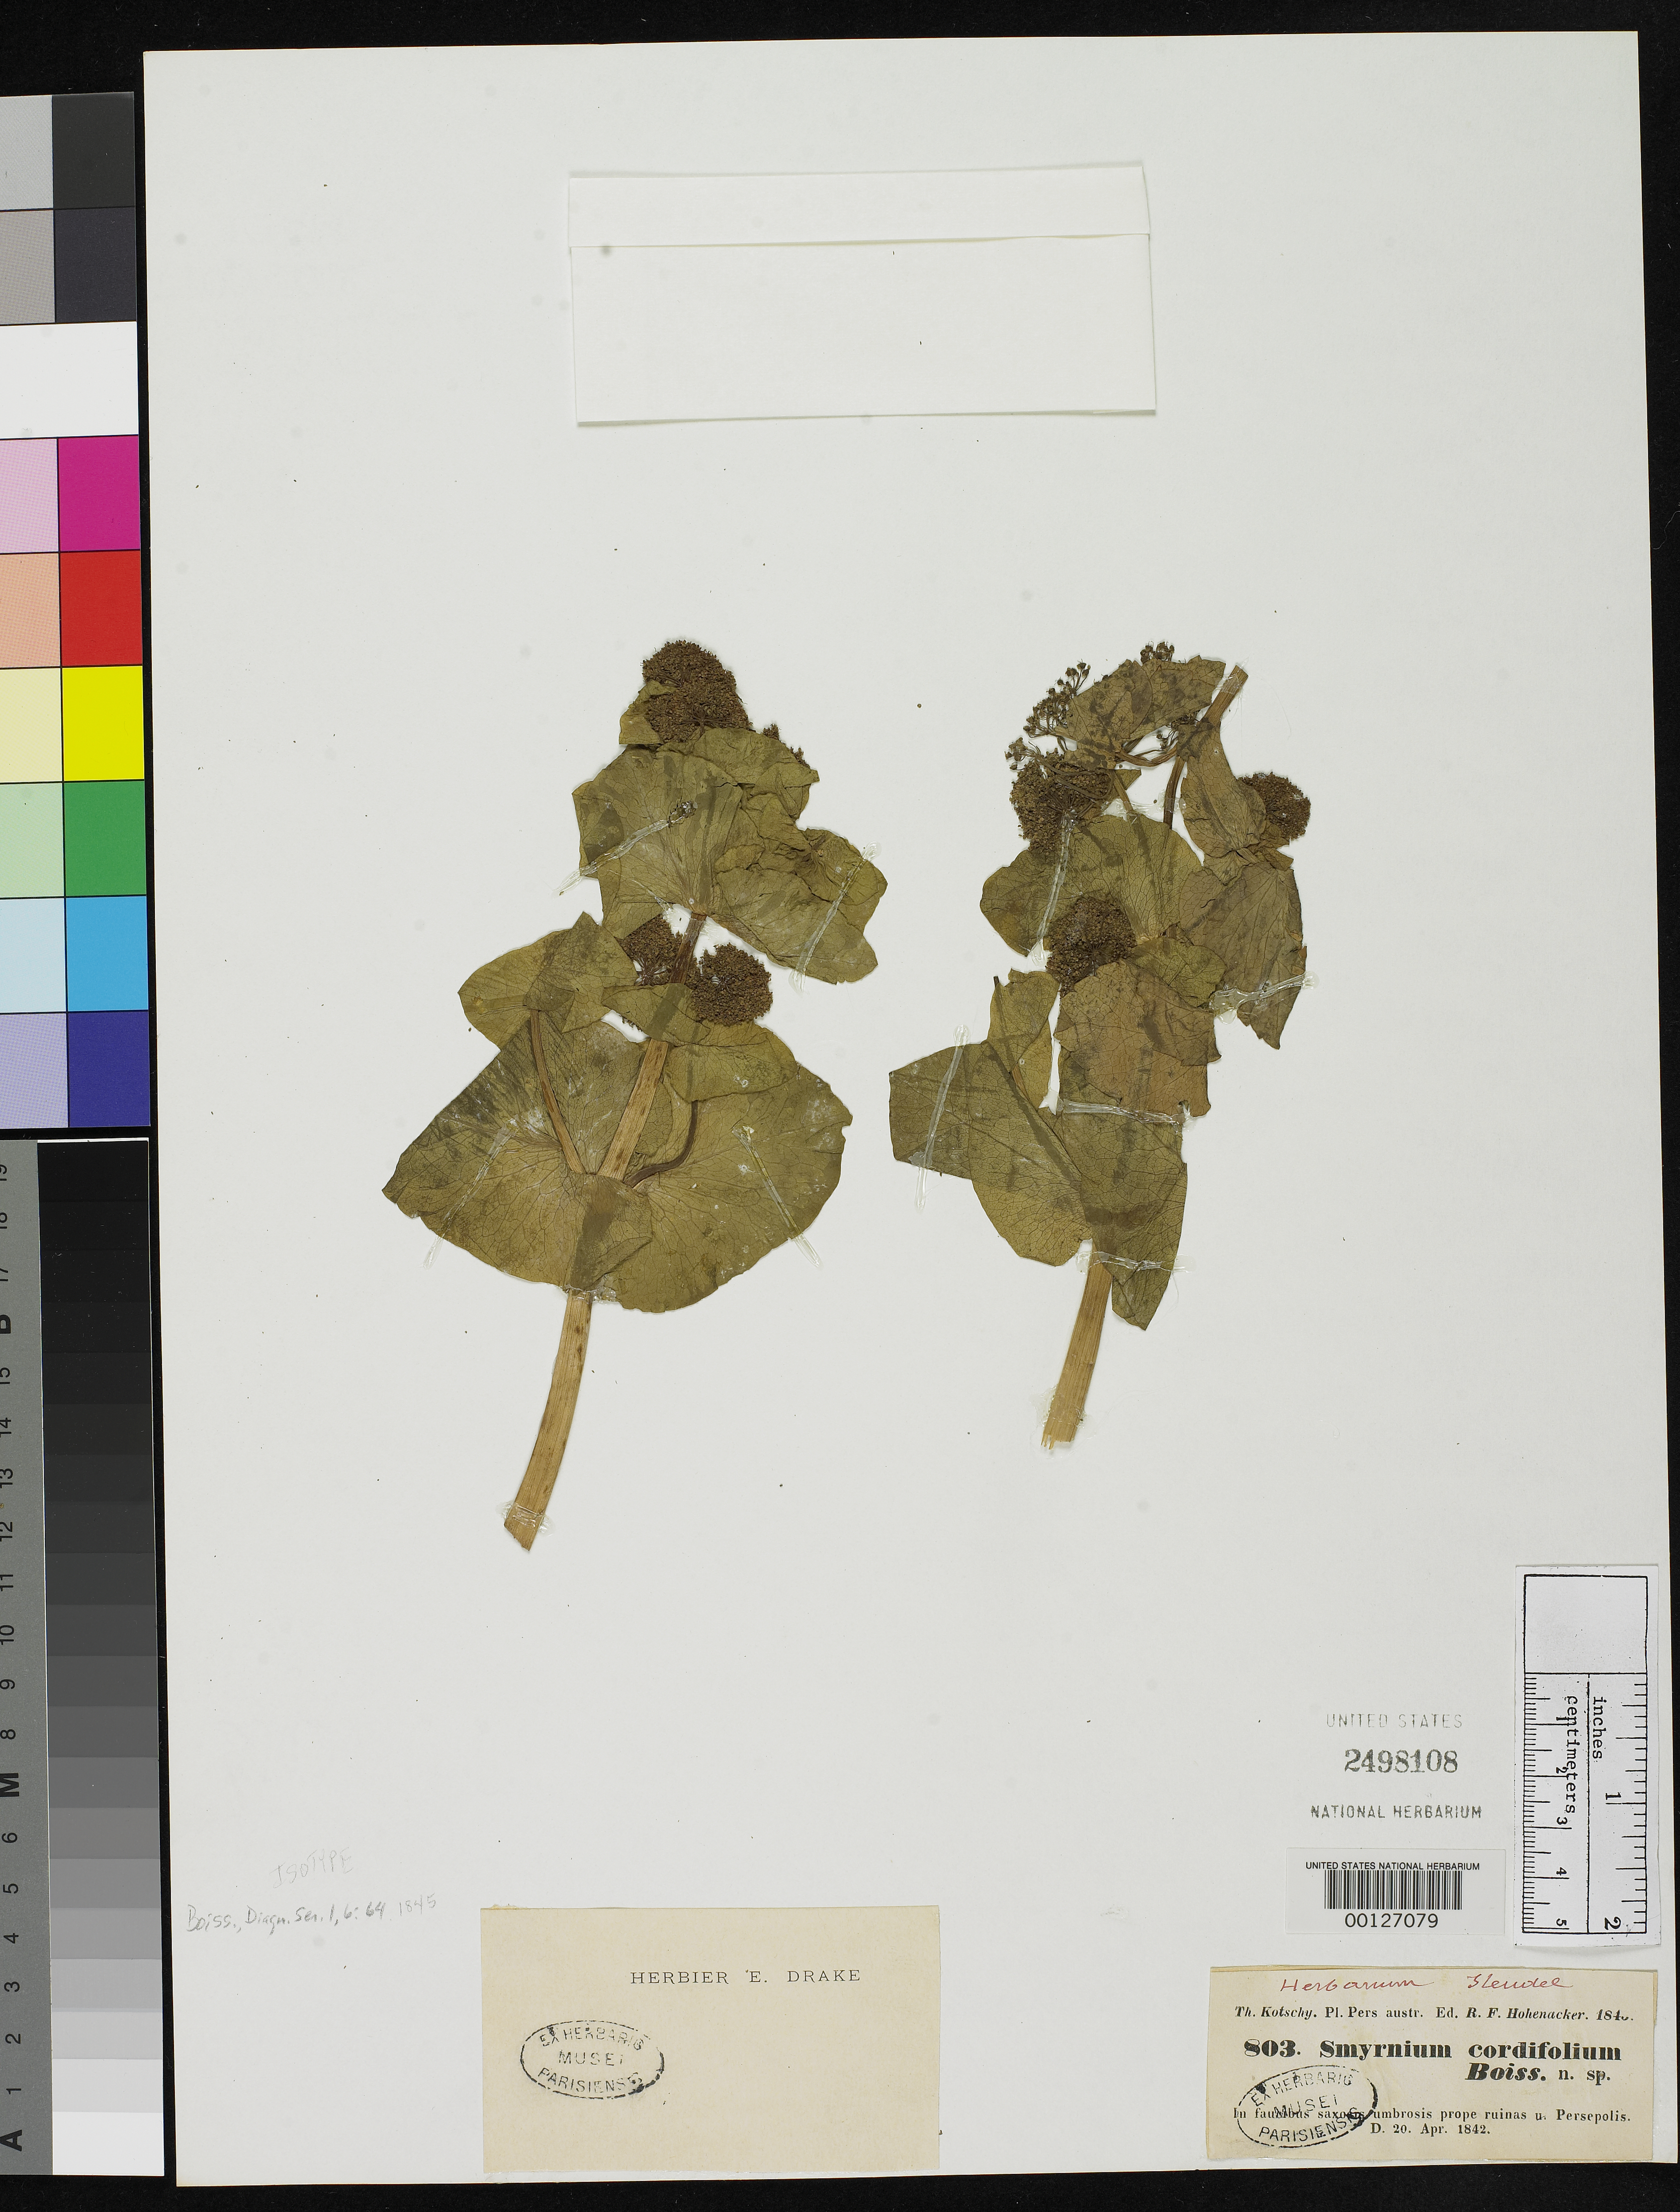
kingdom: Plantae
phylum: Tracheophyta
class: Magnoliopsida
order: Apiales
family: Apiaceae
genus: Smyrnium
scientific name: Smyrnium cordifolium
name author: Boiss.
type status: Isotype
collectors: K. G. Kotschy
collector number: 803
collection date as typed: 20 Apr 1842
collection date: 1842-04-20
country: Iran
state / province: Fars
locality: Persepolis.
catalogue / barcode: US 2498108